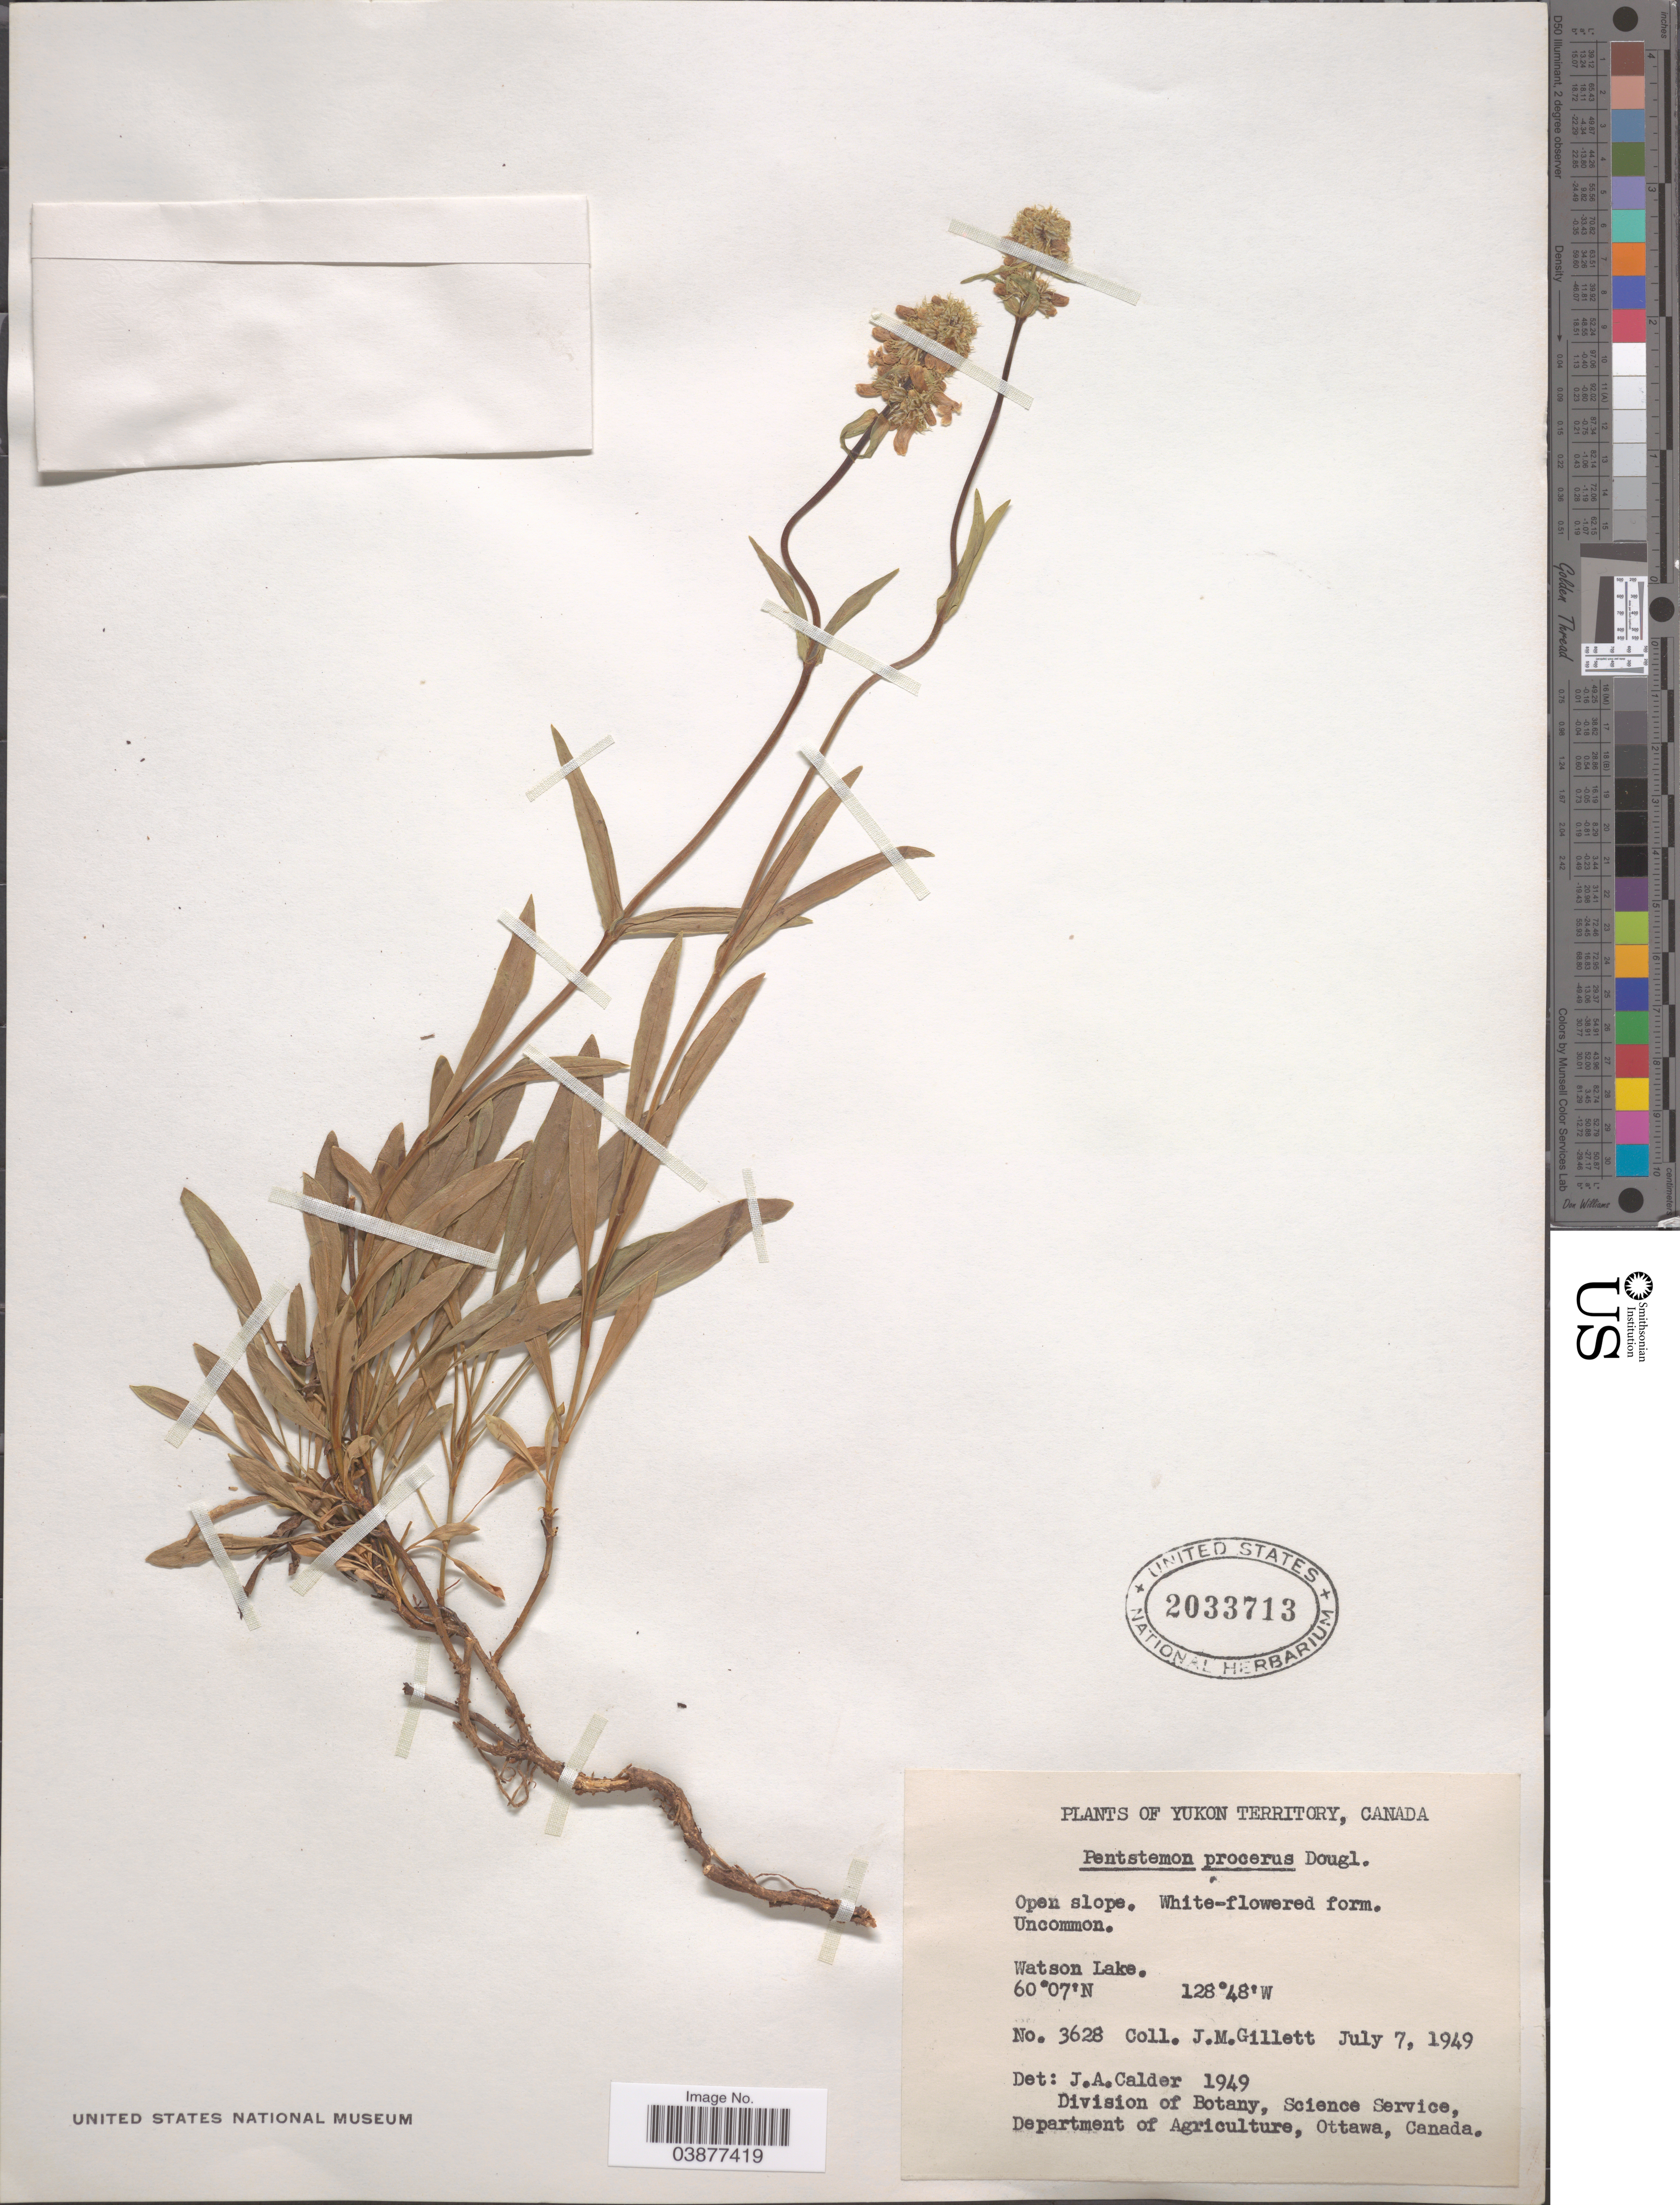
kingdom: Plantae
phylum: Tracheophyta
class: Magnoliopsida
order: Lamiales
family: Plantaginaceae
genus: Penstemon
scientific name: Penstemon procerus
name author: Douglas ex Graham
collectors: J. M. Gillett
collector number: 3628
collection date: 1949-07-07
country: Canada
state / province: Yukon Territory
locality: Watson Lake.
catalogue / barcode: US 2033713